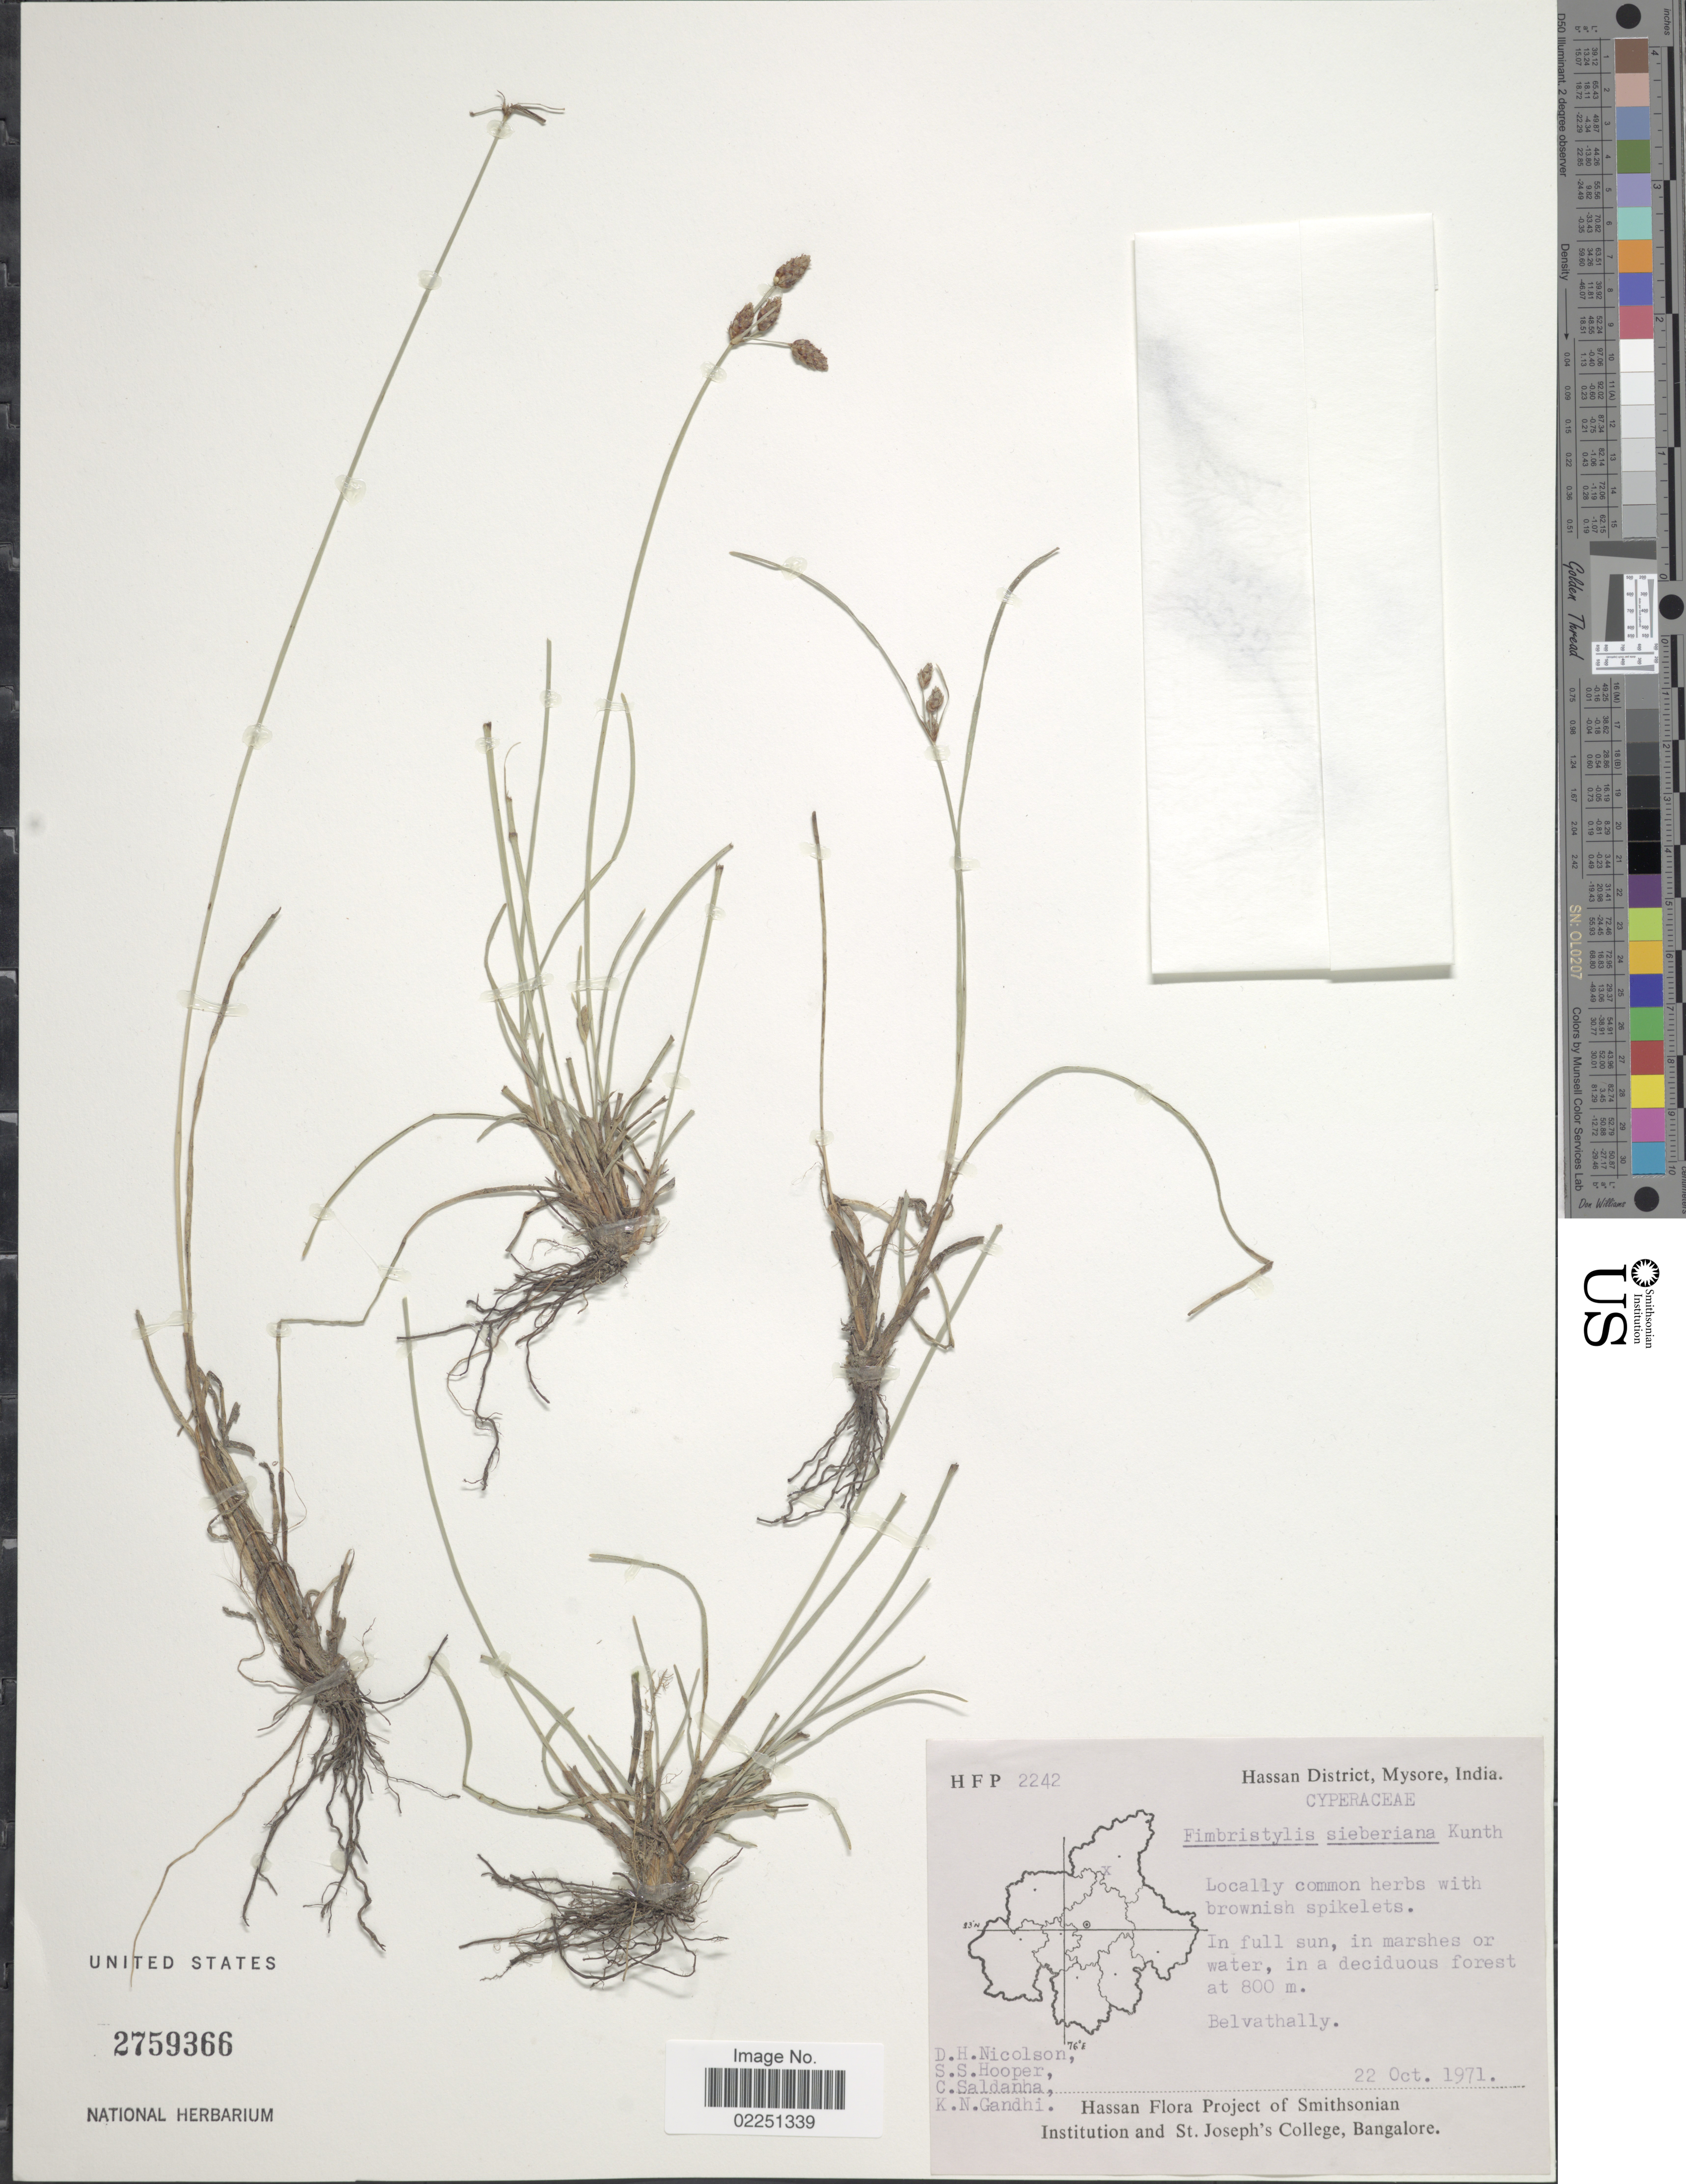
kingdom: Plantae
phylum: Tracheophyta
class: Liliopsida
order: Poales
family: Cyperaceae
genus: Fimbristylis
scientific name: Fimbristylis ferruginea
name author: (L.) Vahl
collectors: D. H. Nicolson, S. S. Hooper, C. Saldanha & K. N. Gandhi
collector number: HFP2242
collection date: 1971-10-22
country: India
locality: Hassan District, Mysore. Belvathally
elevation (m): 800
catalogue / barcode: US 2759366